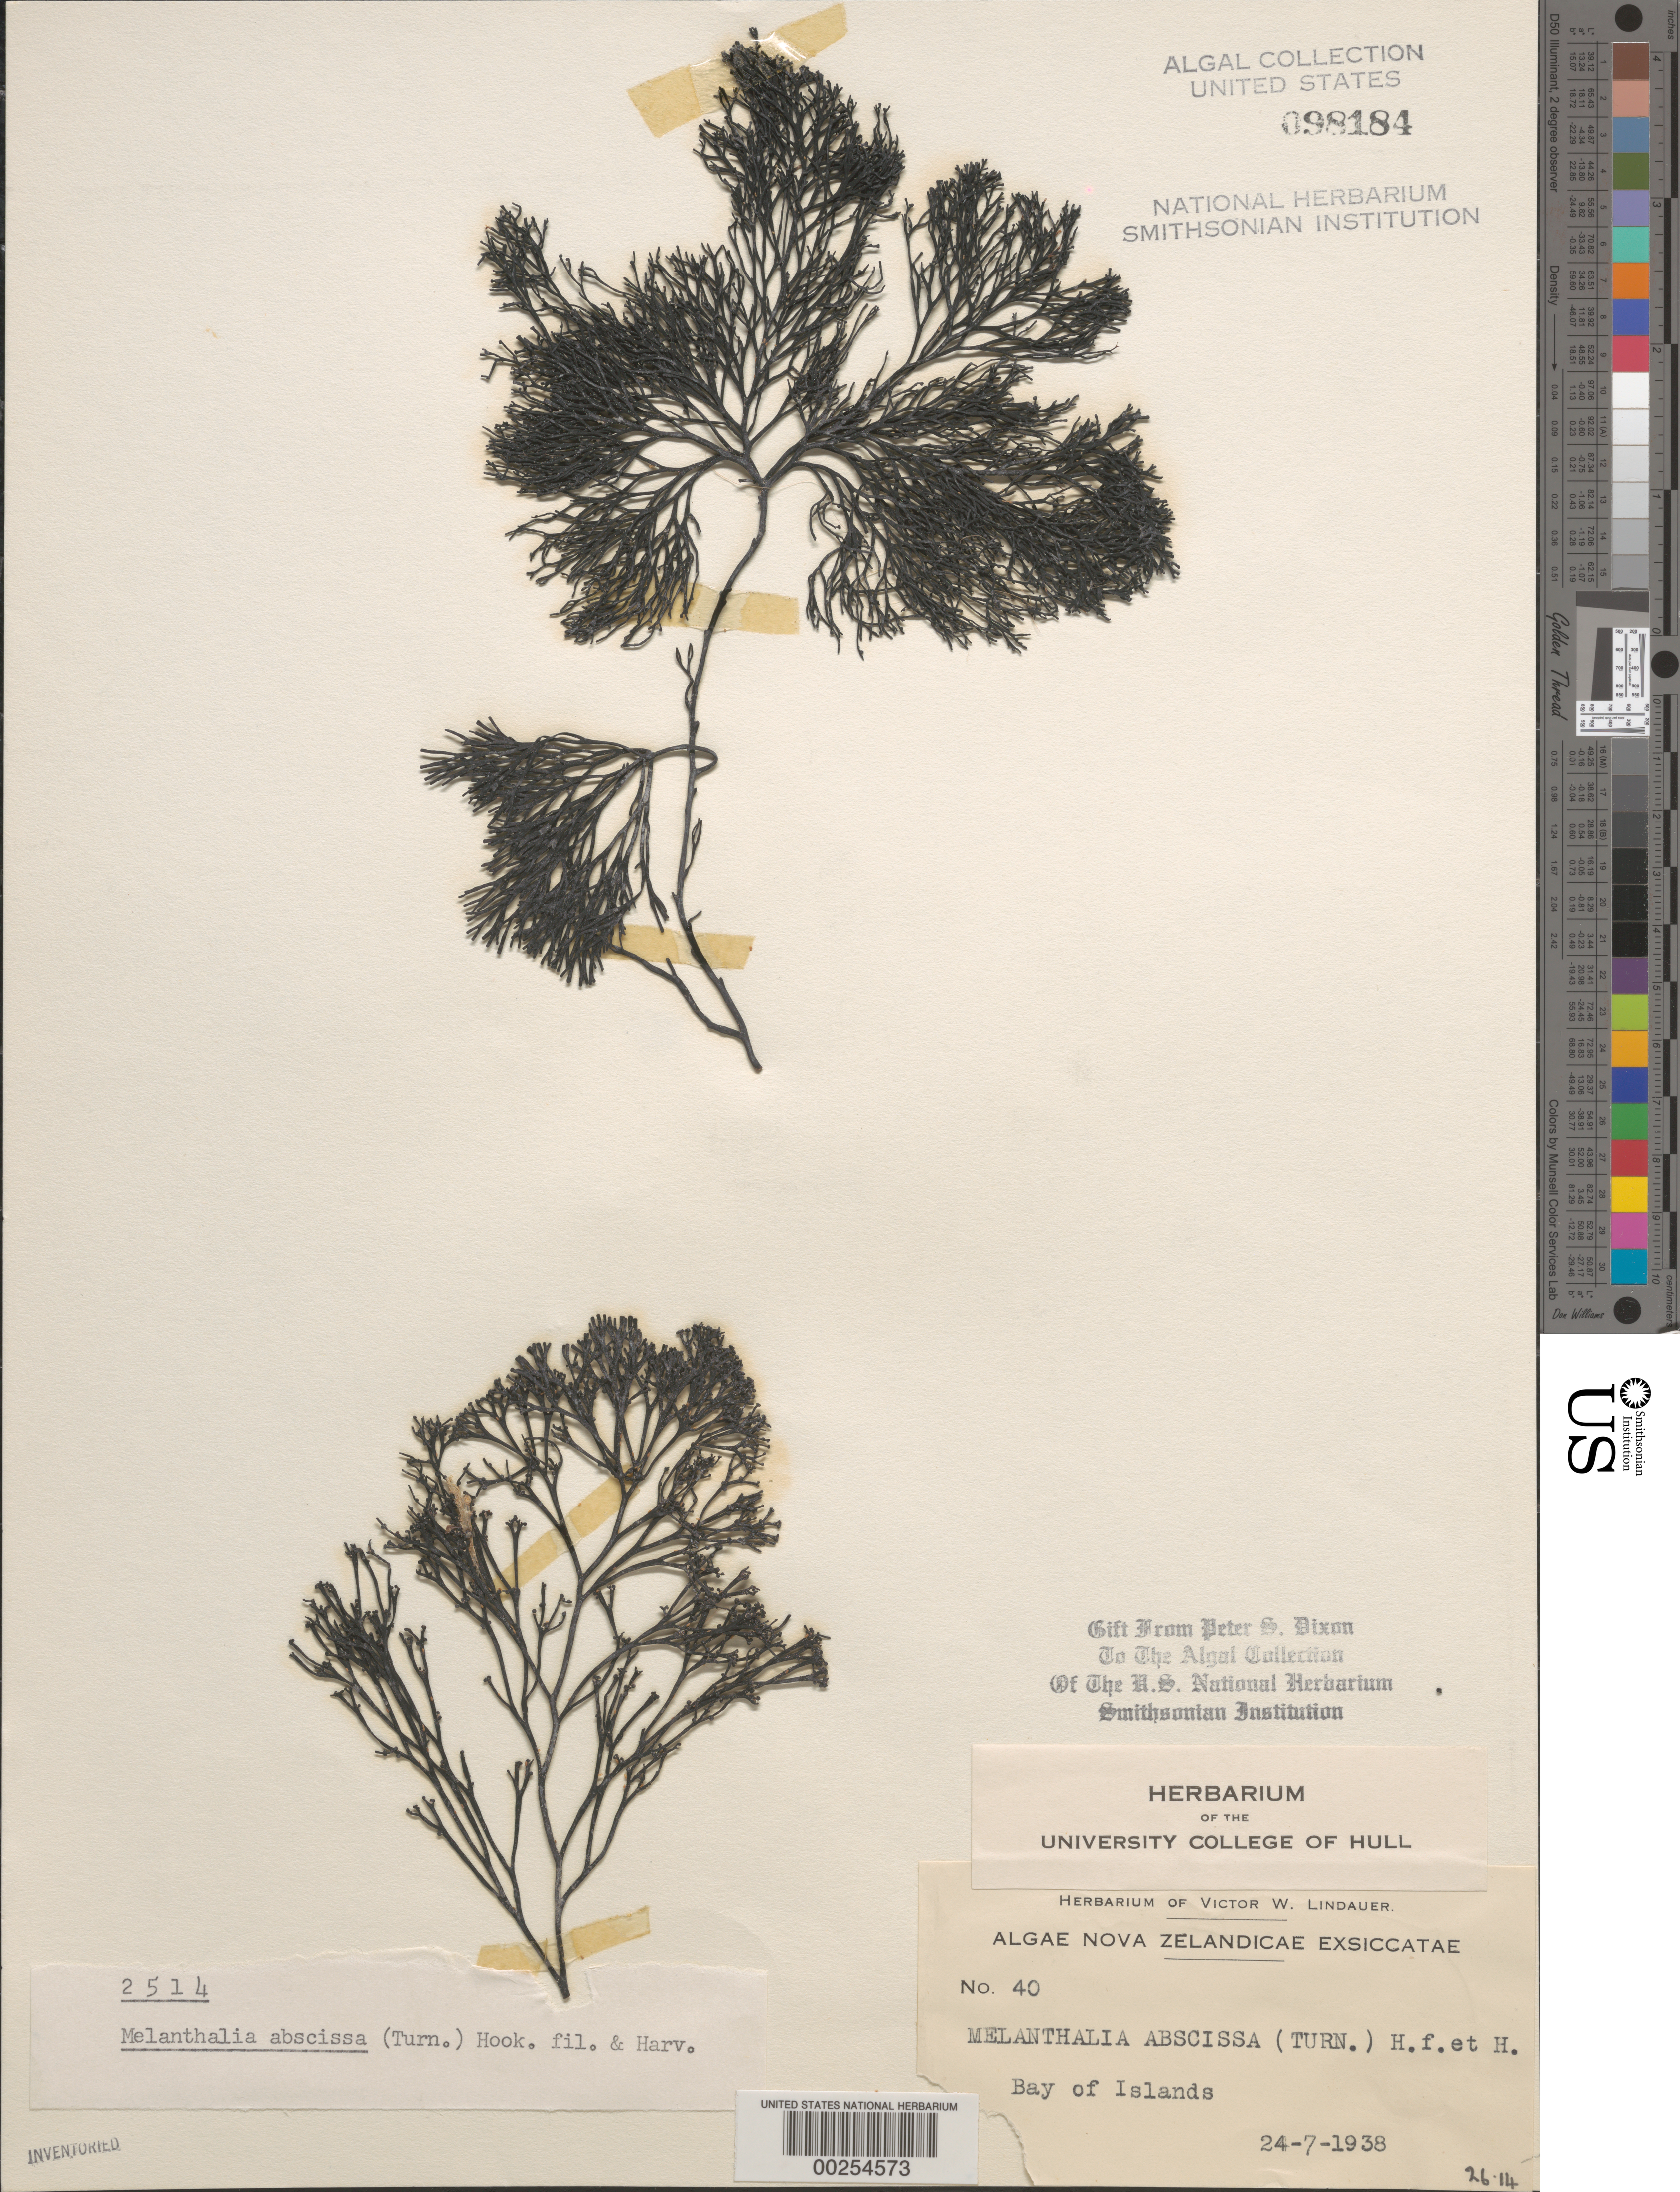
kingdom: Plantae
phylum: Rhodophyta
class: Florideophyceae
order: Gracilariales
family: Gracilariaceae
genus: Melanthalia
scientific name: Melanthalia abscissa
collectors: V. Lindauer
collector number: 40 & PSD 2514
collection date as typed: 24 Jul 1938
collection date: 1938-07-24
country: New Zealand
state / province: Northland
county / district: Far North District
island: North Island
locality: Bay of Islands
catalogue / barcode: US 98184